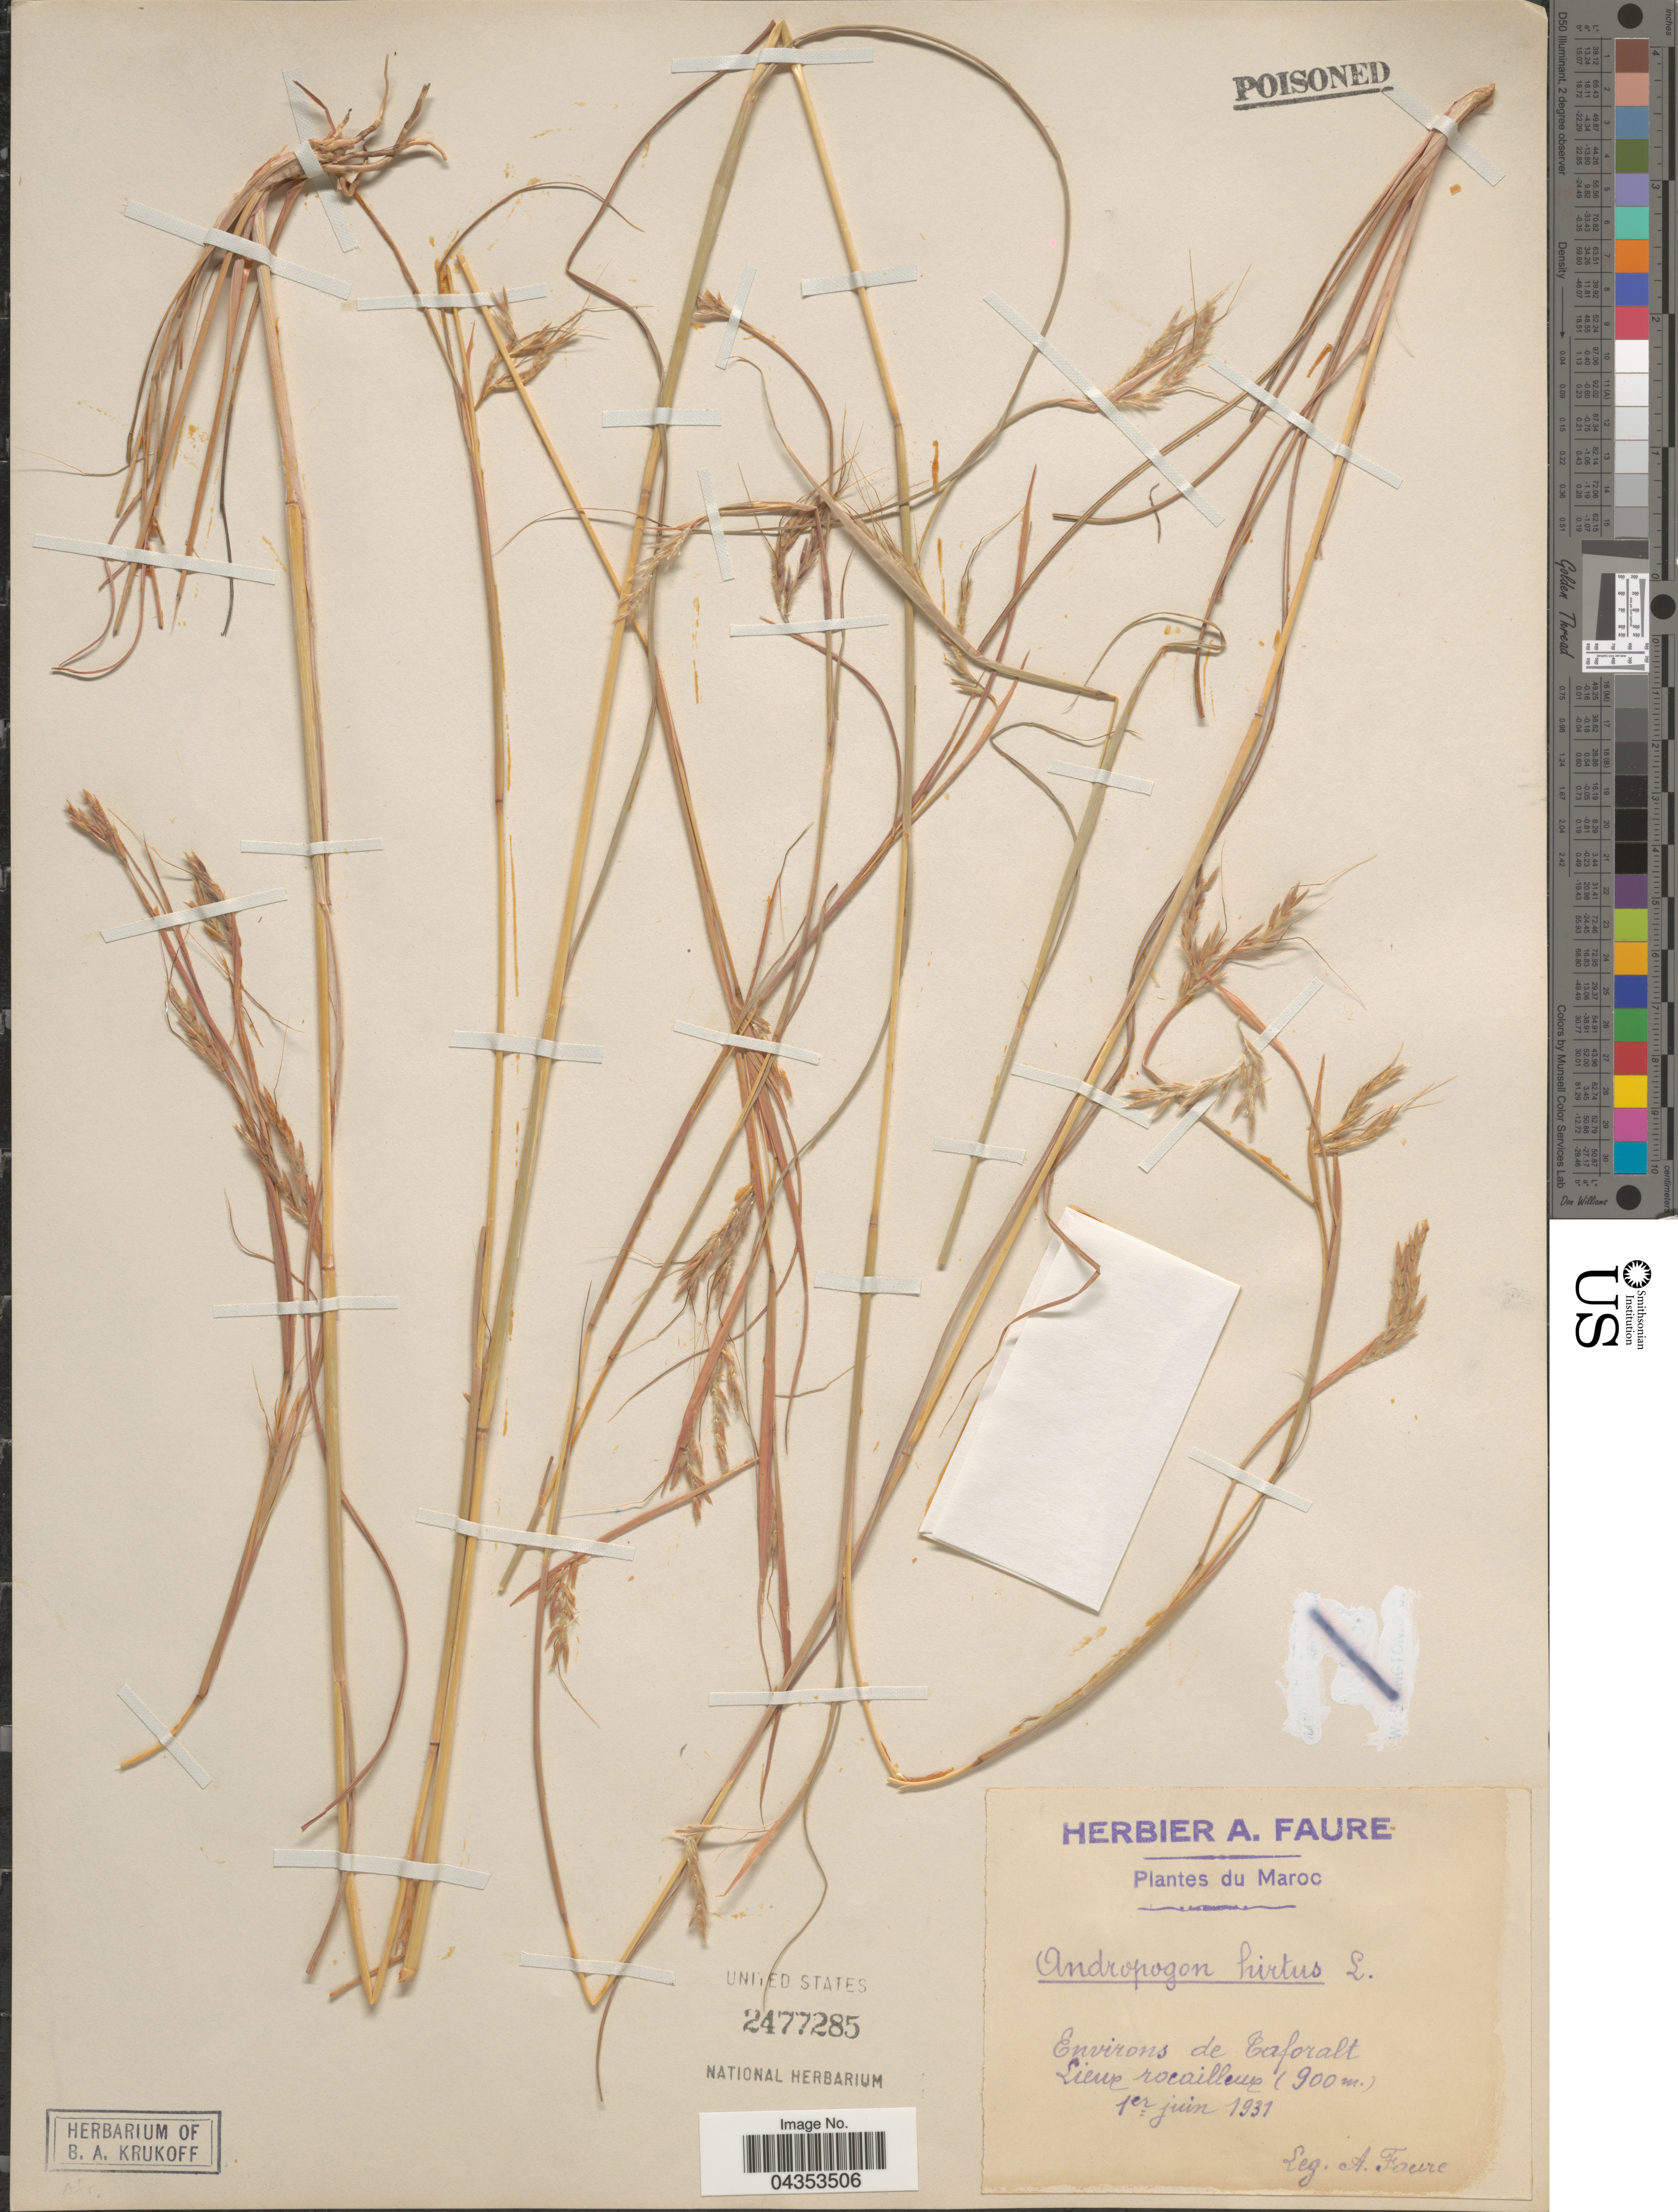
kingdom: Plantae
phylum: Tracheophyta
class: Liliopsida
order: Poales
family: Poaceae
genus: Hyparrhenia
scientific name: Hyparrhenia hirta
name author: (L.) Stapf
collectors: A. Faure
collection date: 1931-06-01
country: Morocco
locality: Environs de Caforalt. Lieux rocailleux.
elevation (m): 900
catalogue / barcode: US 2477285